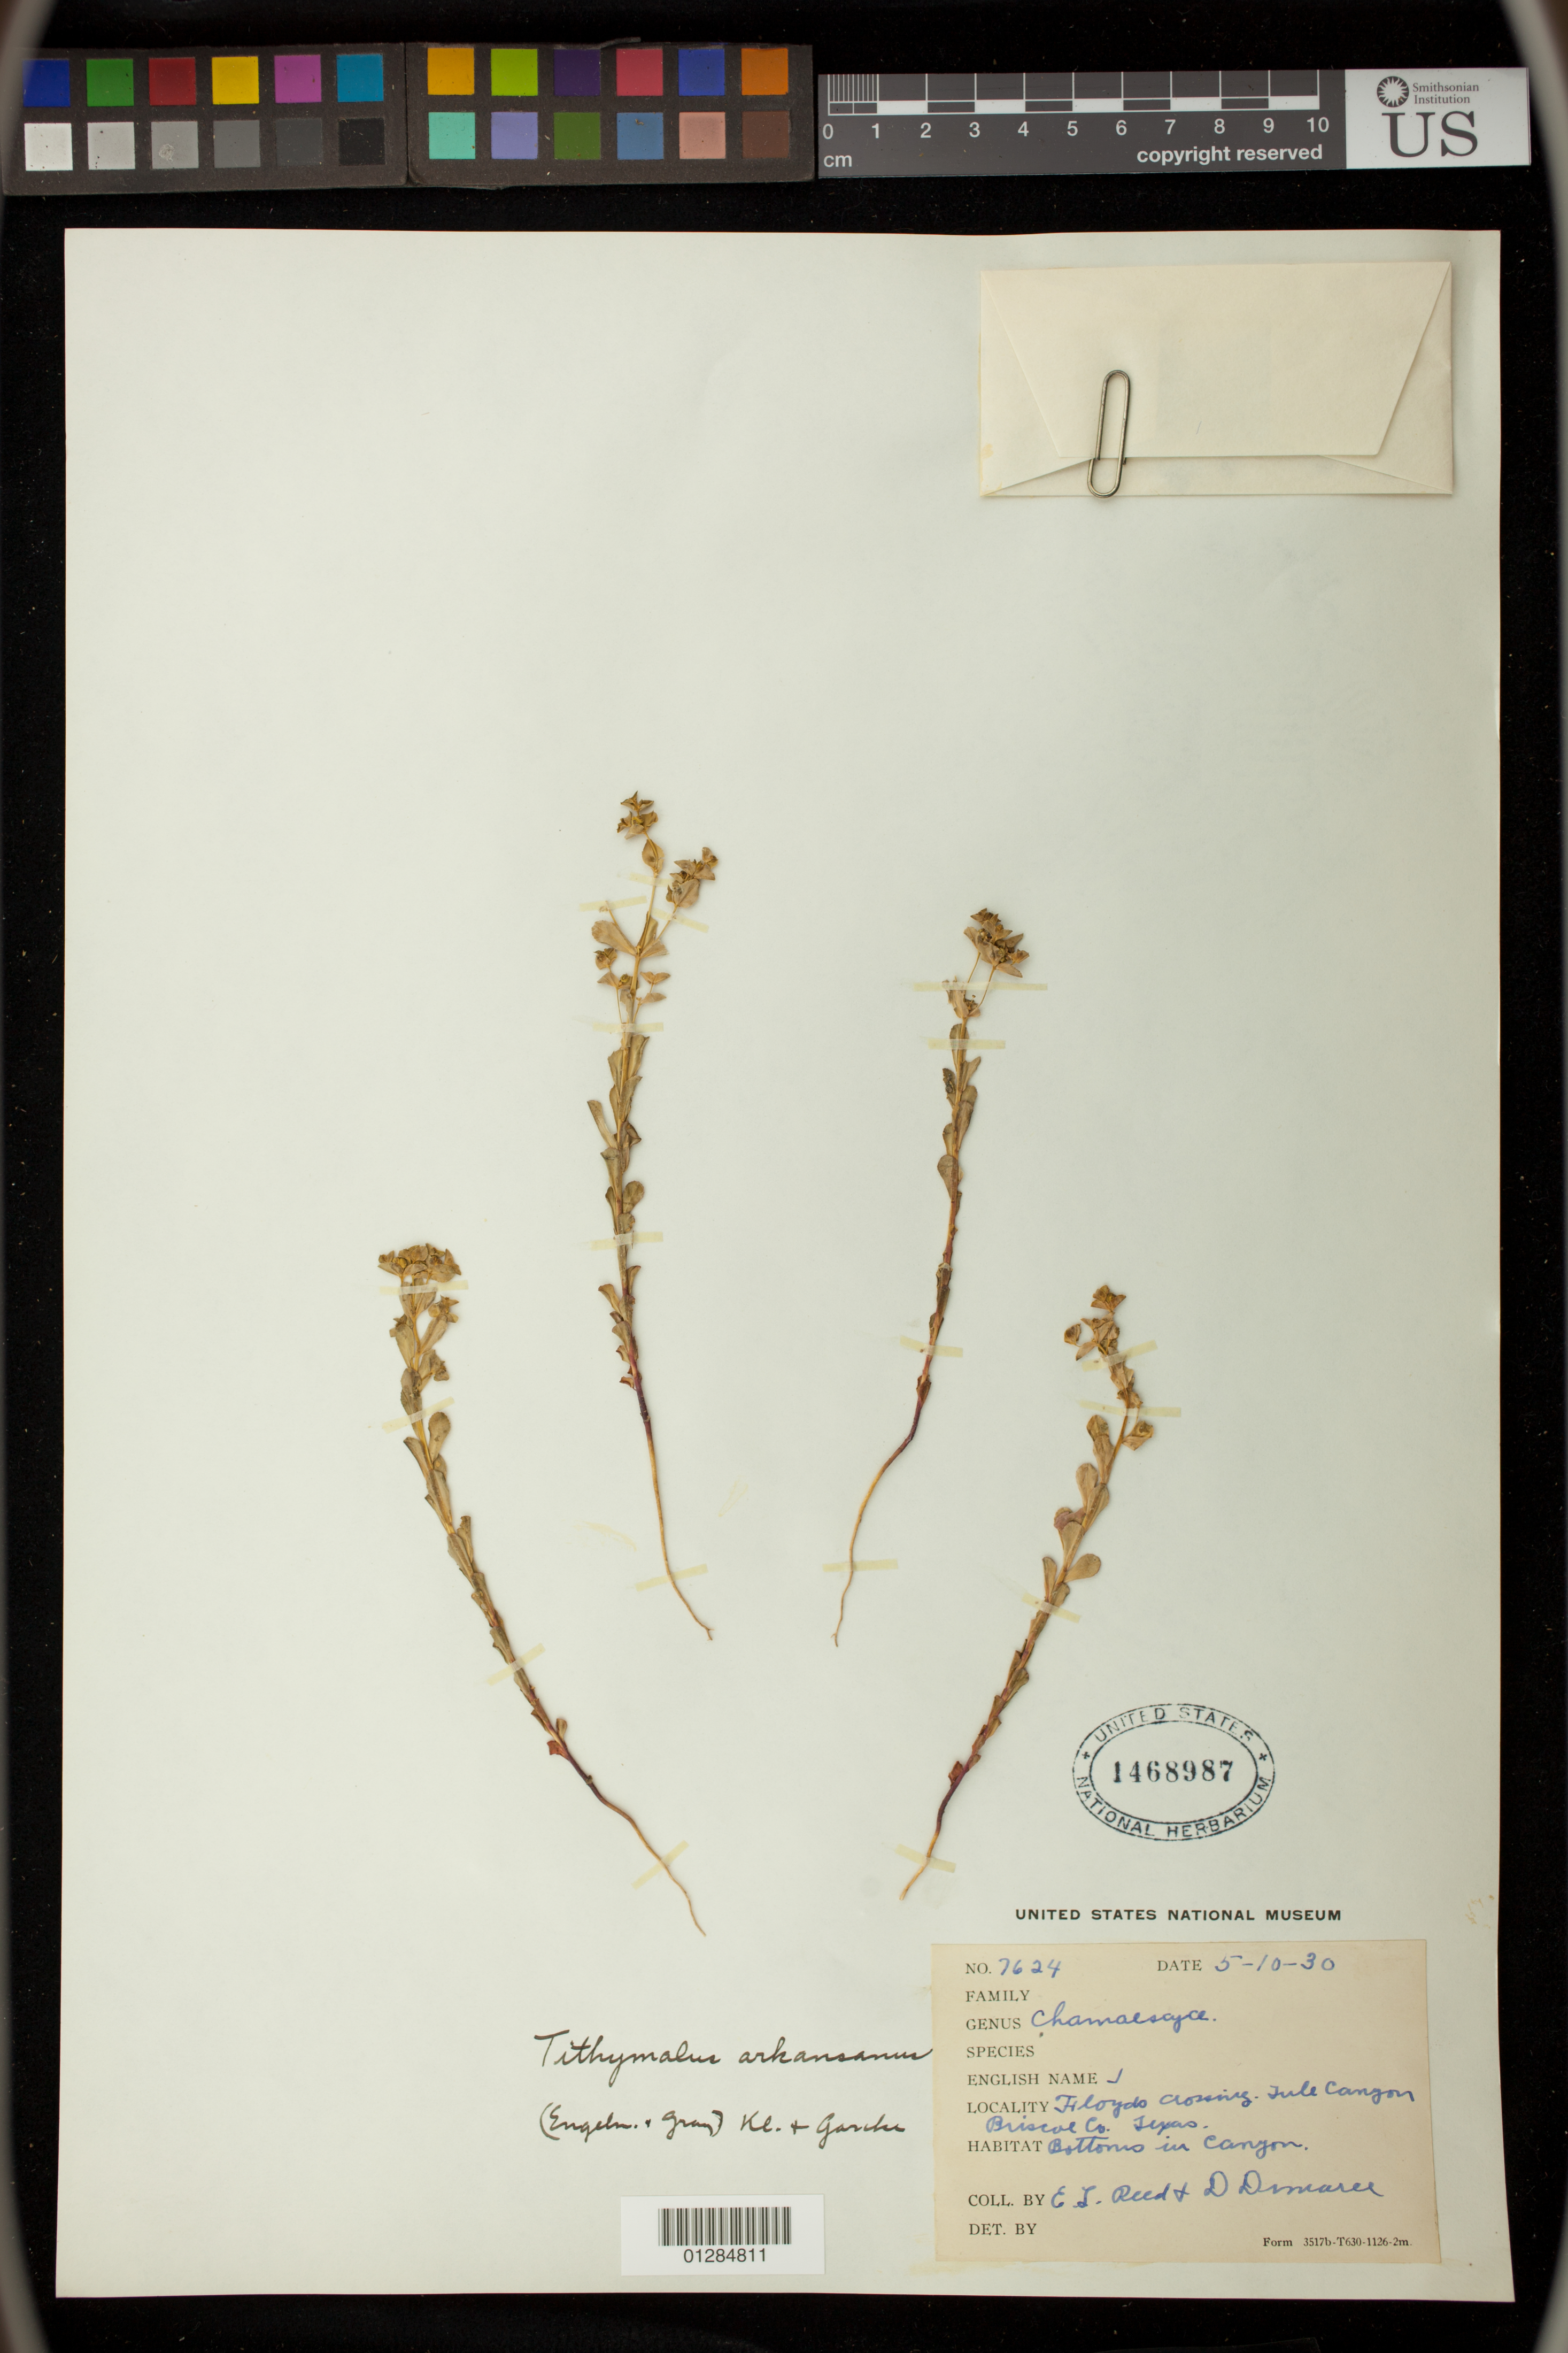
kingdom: Plantae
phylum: Tracheophyta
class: Magnoliopsida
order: Malpighiales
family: Euphorbiaceae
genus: Euphorbia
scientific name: Euphorbia spathulata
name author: Lam.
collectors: E. Reed & D. Demaree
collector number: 7624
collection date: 1930-10-05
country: United States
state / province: Texas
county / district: Briscoe County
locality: Floyds Crossing. Tule Canyon.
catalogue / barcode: US 1468987